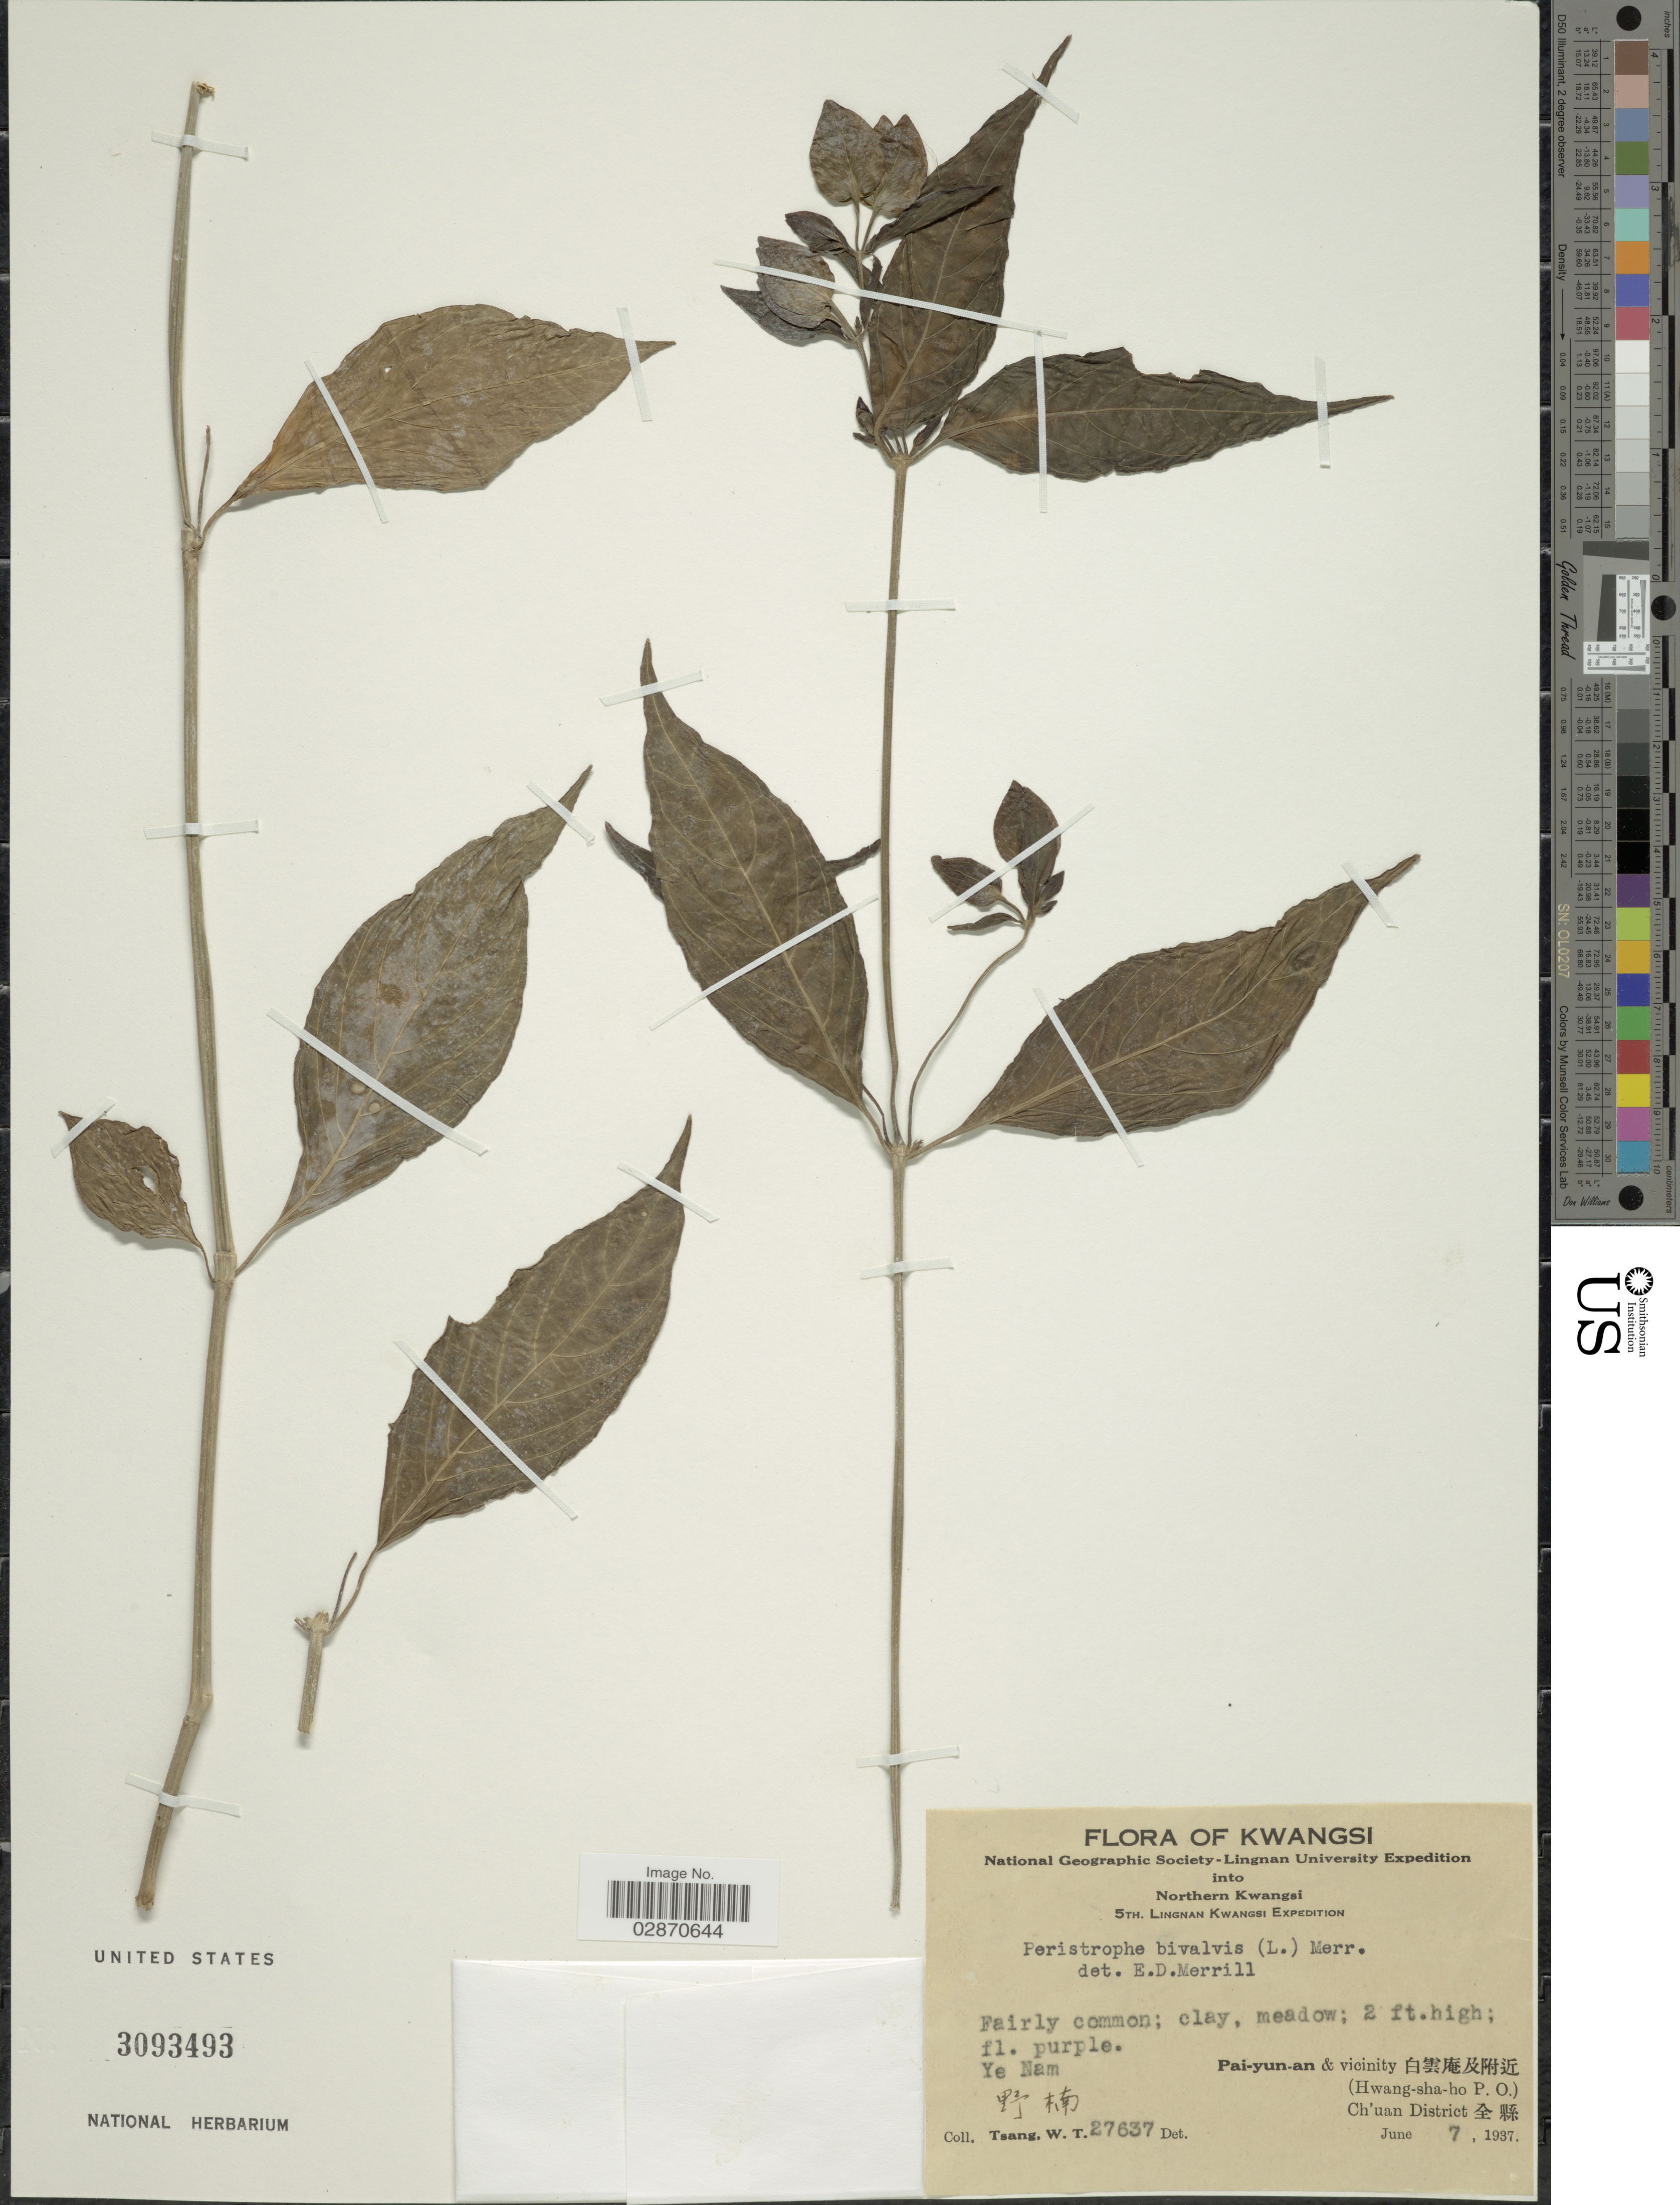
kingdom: Plantae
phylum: Tracheophyta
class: Magnoliopsida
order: Lamiales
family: Acanthaceae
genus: Peristrophe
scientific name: Peristrophe bivalvis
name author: (L.) Merr.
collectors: W. T. Tsang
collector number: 27637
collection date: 1937-06-07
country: China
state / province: Guangxi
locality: Kwangsi. Northern Kwangsi. Ye Nam. Pai-yun-an & vicinity (Hwang-sha-ho P.O.) Ch'uan District.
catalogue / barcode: US 3093493